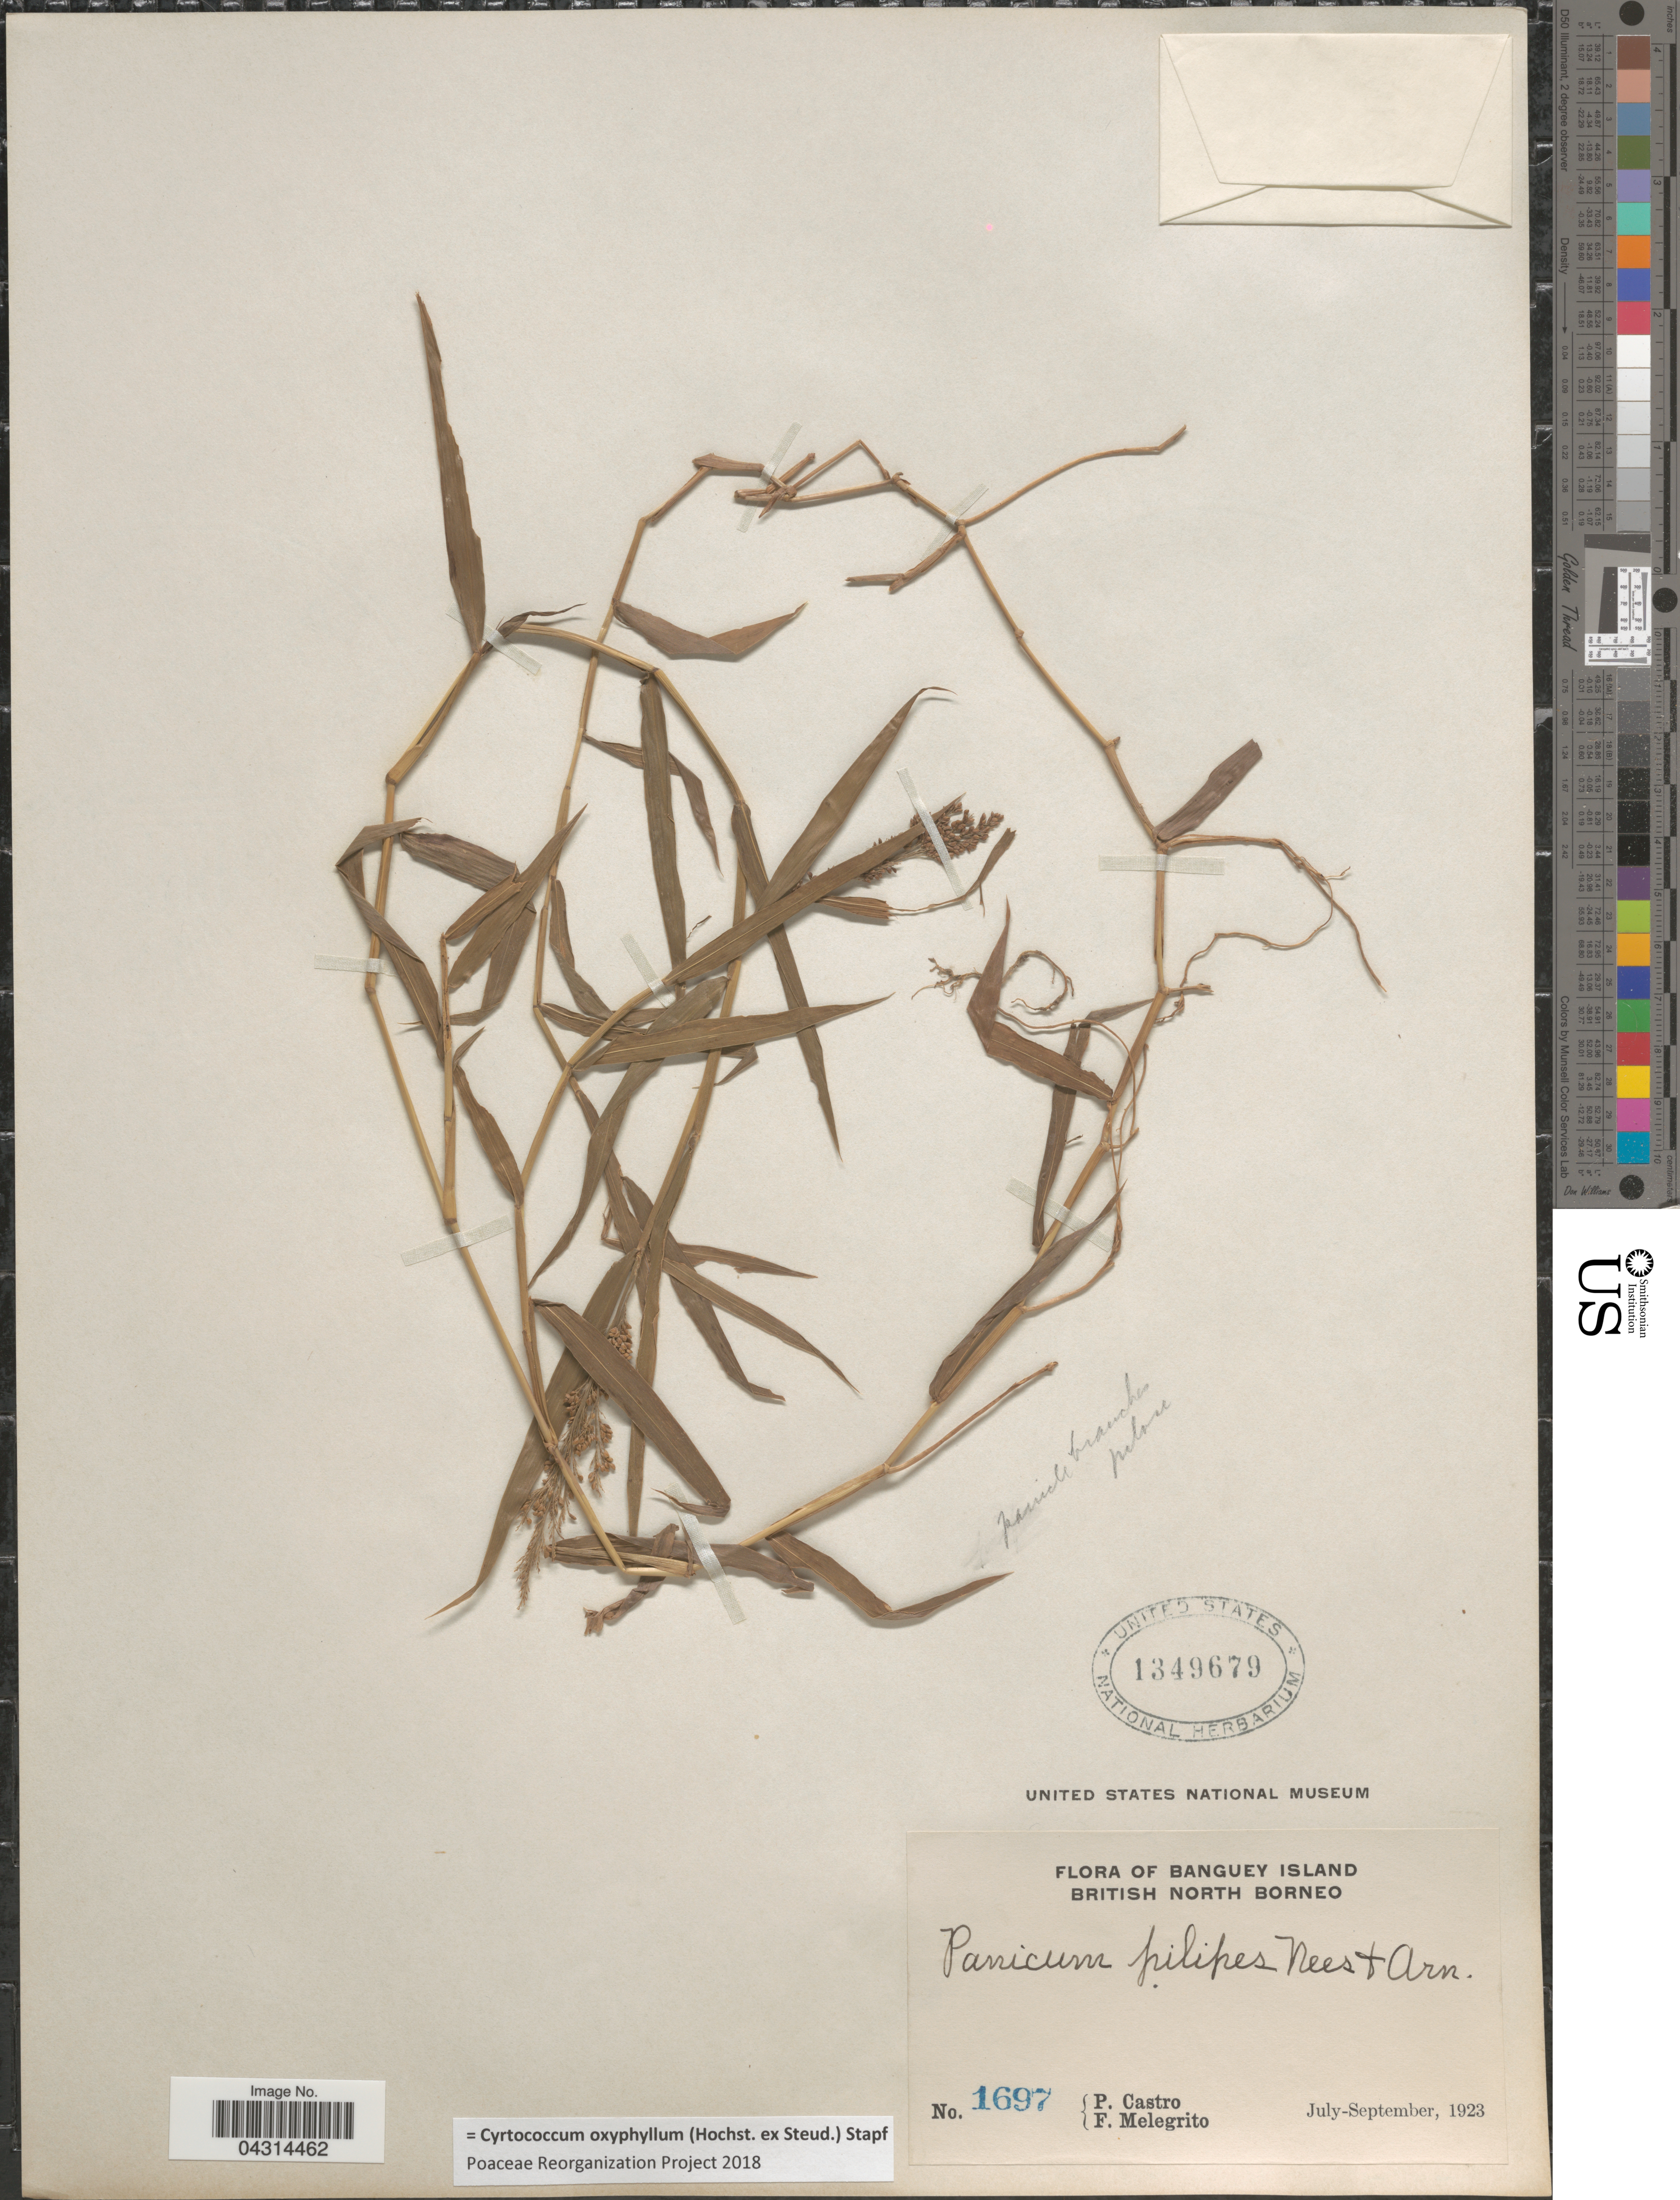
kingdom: Plantae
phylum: Tracheophyta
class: Liliopsida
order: Poales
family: Poaceae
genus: Cyrtococcum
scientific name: Cyrtococcum oxyphyllum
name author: (Steud.) Stapf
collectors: P. Castro & F. Melegrito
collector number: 1697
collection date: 1923-07/1923-09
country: Malaysia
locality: Banguey Island. British North Borneo.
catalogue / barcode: US 1349679